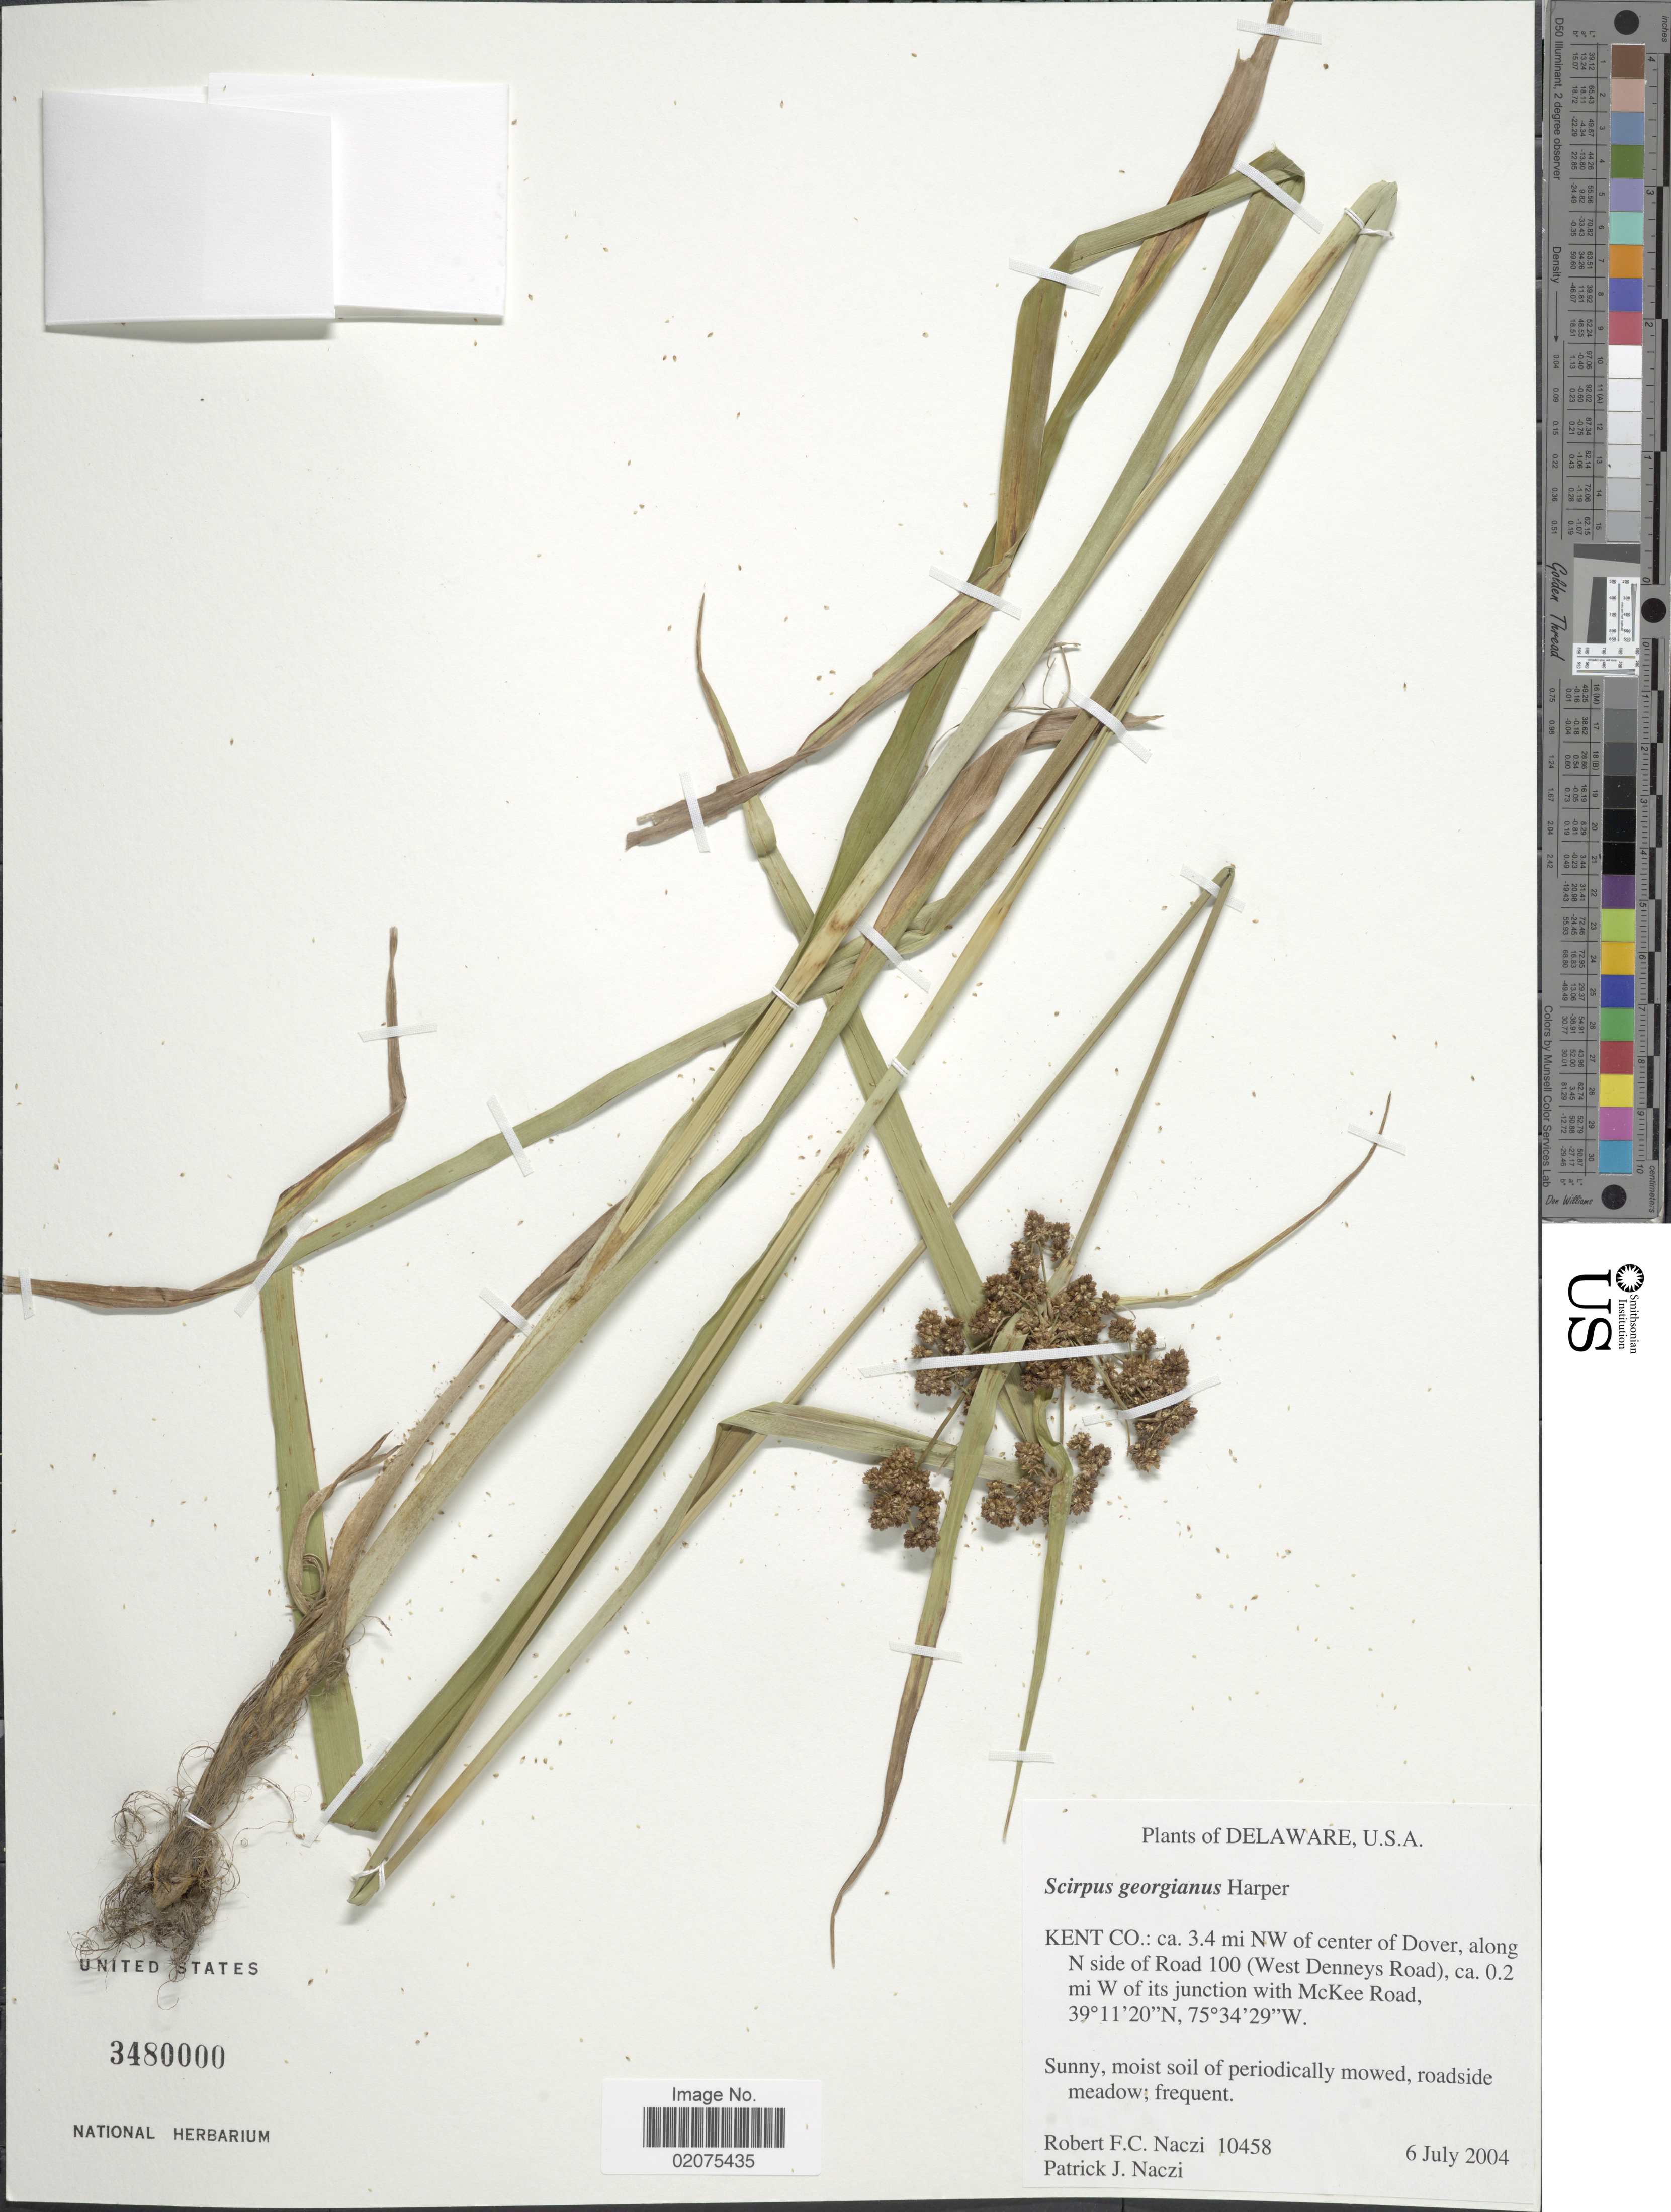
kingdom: Plantae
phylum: Tracheophyta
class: Liliopsida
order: Poales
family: Cyperaceae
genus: Scirpus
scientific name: Scirpus georgianus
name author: R.M. Harper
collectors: R. F. C. Naczi & P. Naczi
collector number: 10458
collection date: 2004-07-06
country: United States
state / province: Delaware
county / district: Kent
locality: U.S.A. Kent Co.L ca. 3.4 mi. NW of center of Dover, along N side of Road 100 (West Denneys Road), ca. 0.2 mi W. of its junction with McKee Road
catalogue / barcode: US 3480000